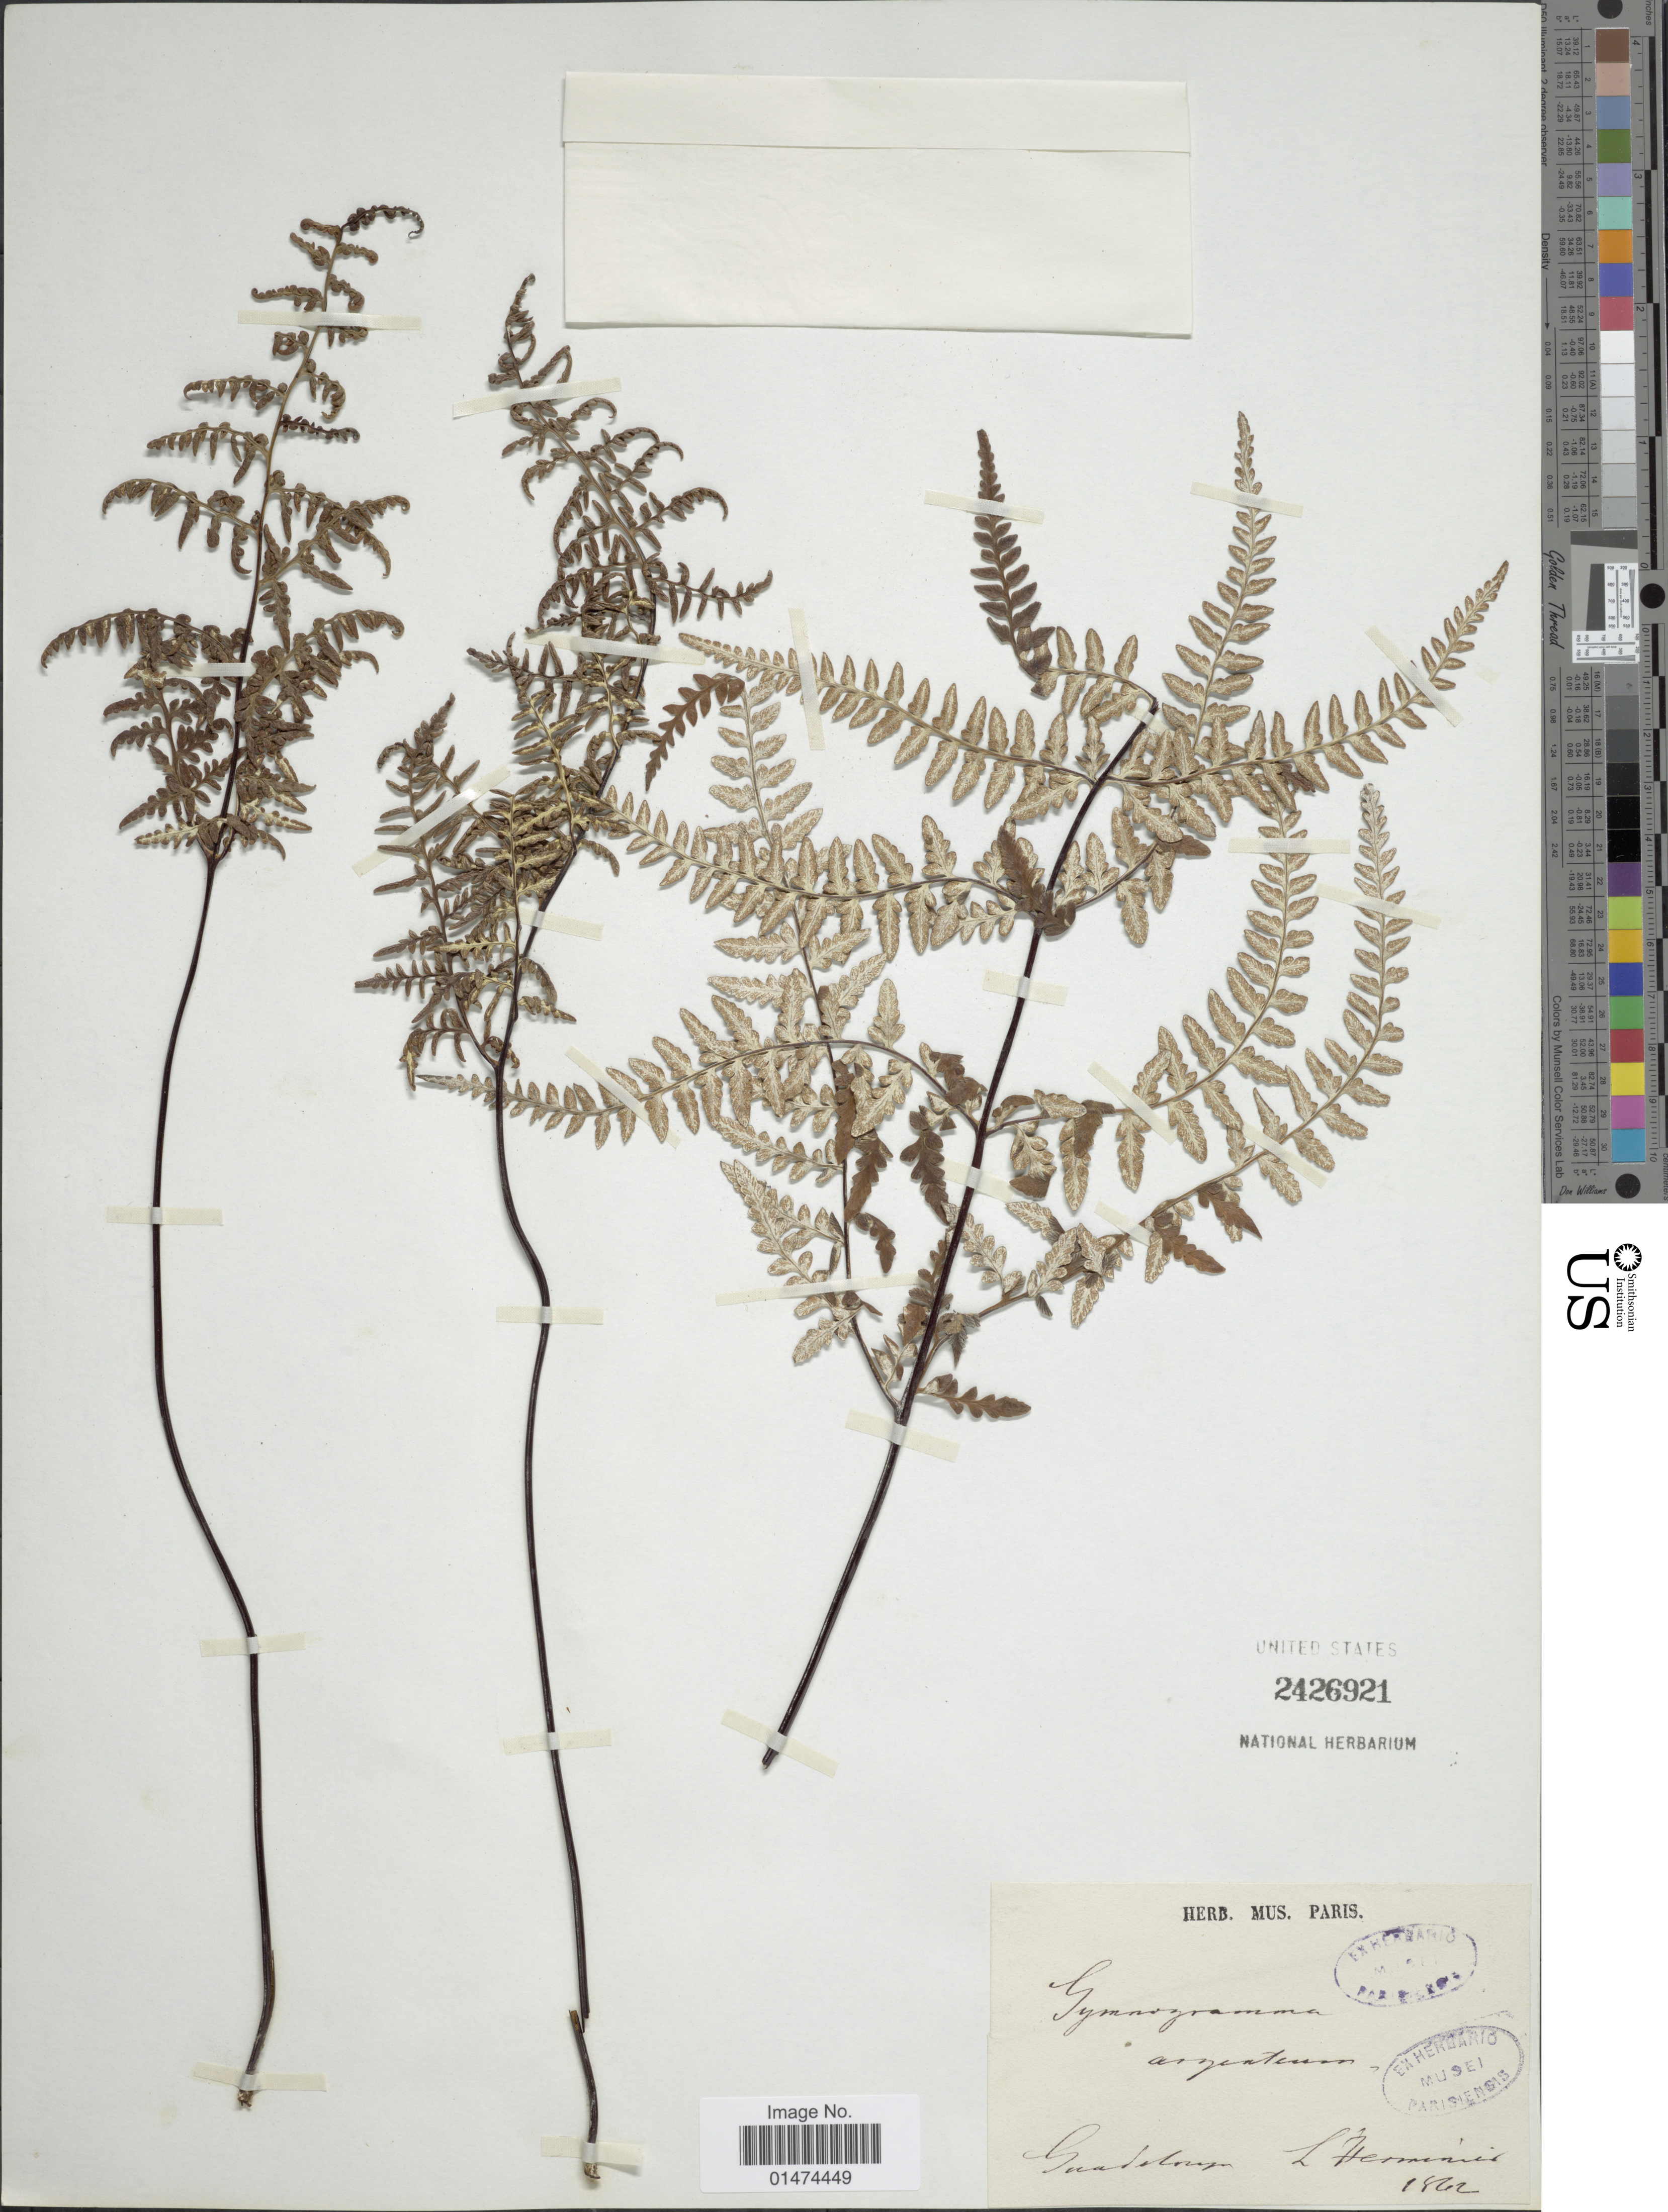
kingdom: Plantae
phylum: Tracheophyta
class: Polypodiopsida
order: Polypodiales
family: Pteridaceae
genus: Pityrogramma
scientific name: Pityrogramma chrysophylla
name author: (Sw.) Link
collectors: F. L'Herminier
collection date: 1862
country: Guadeloupe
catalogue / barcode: US 2426921